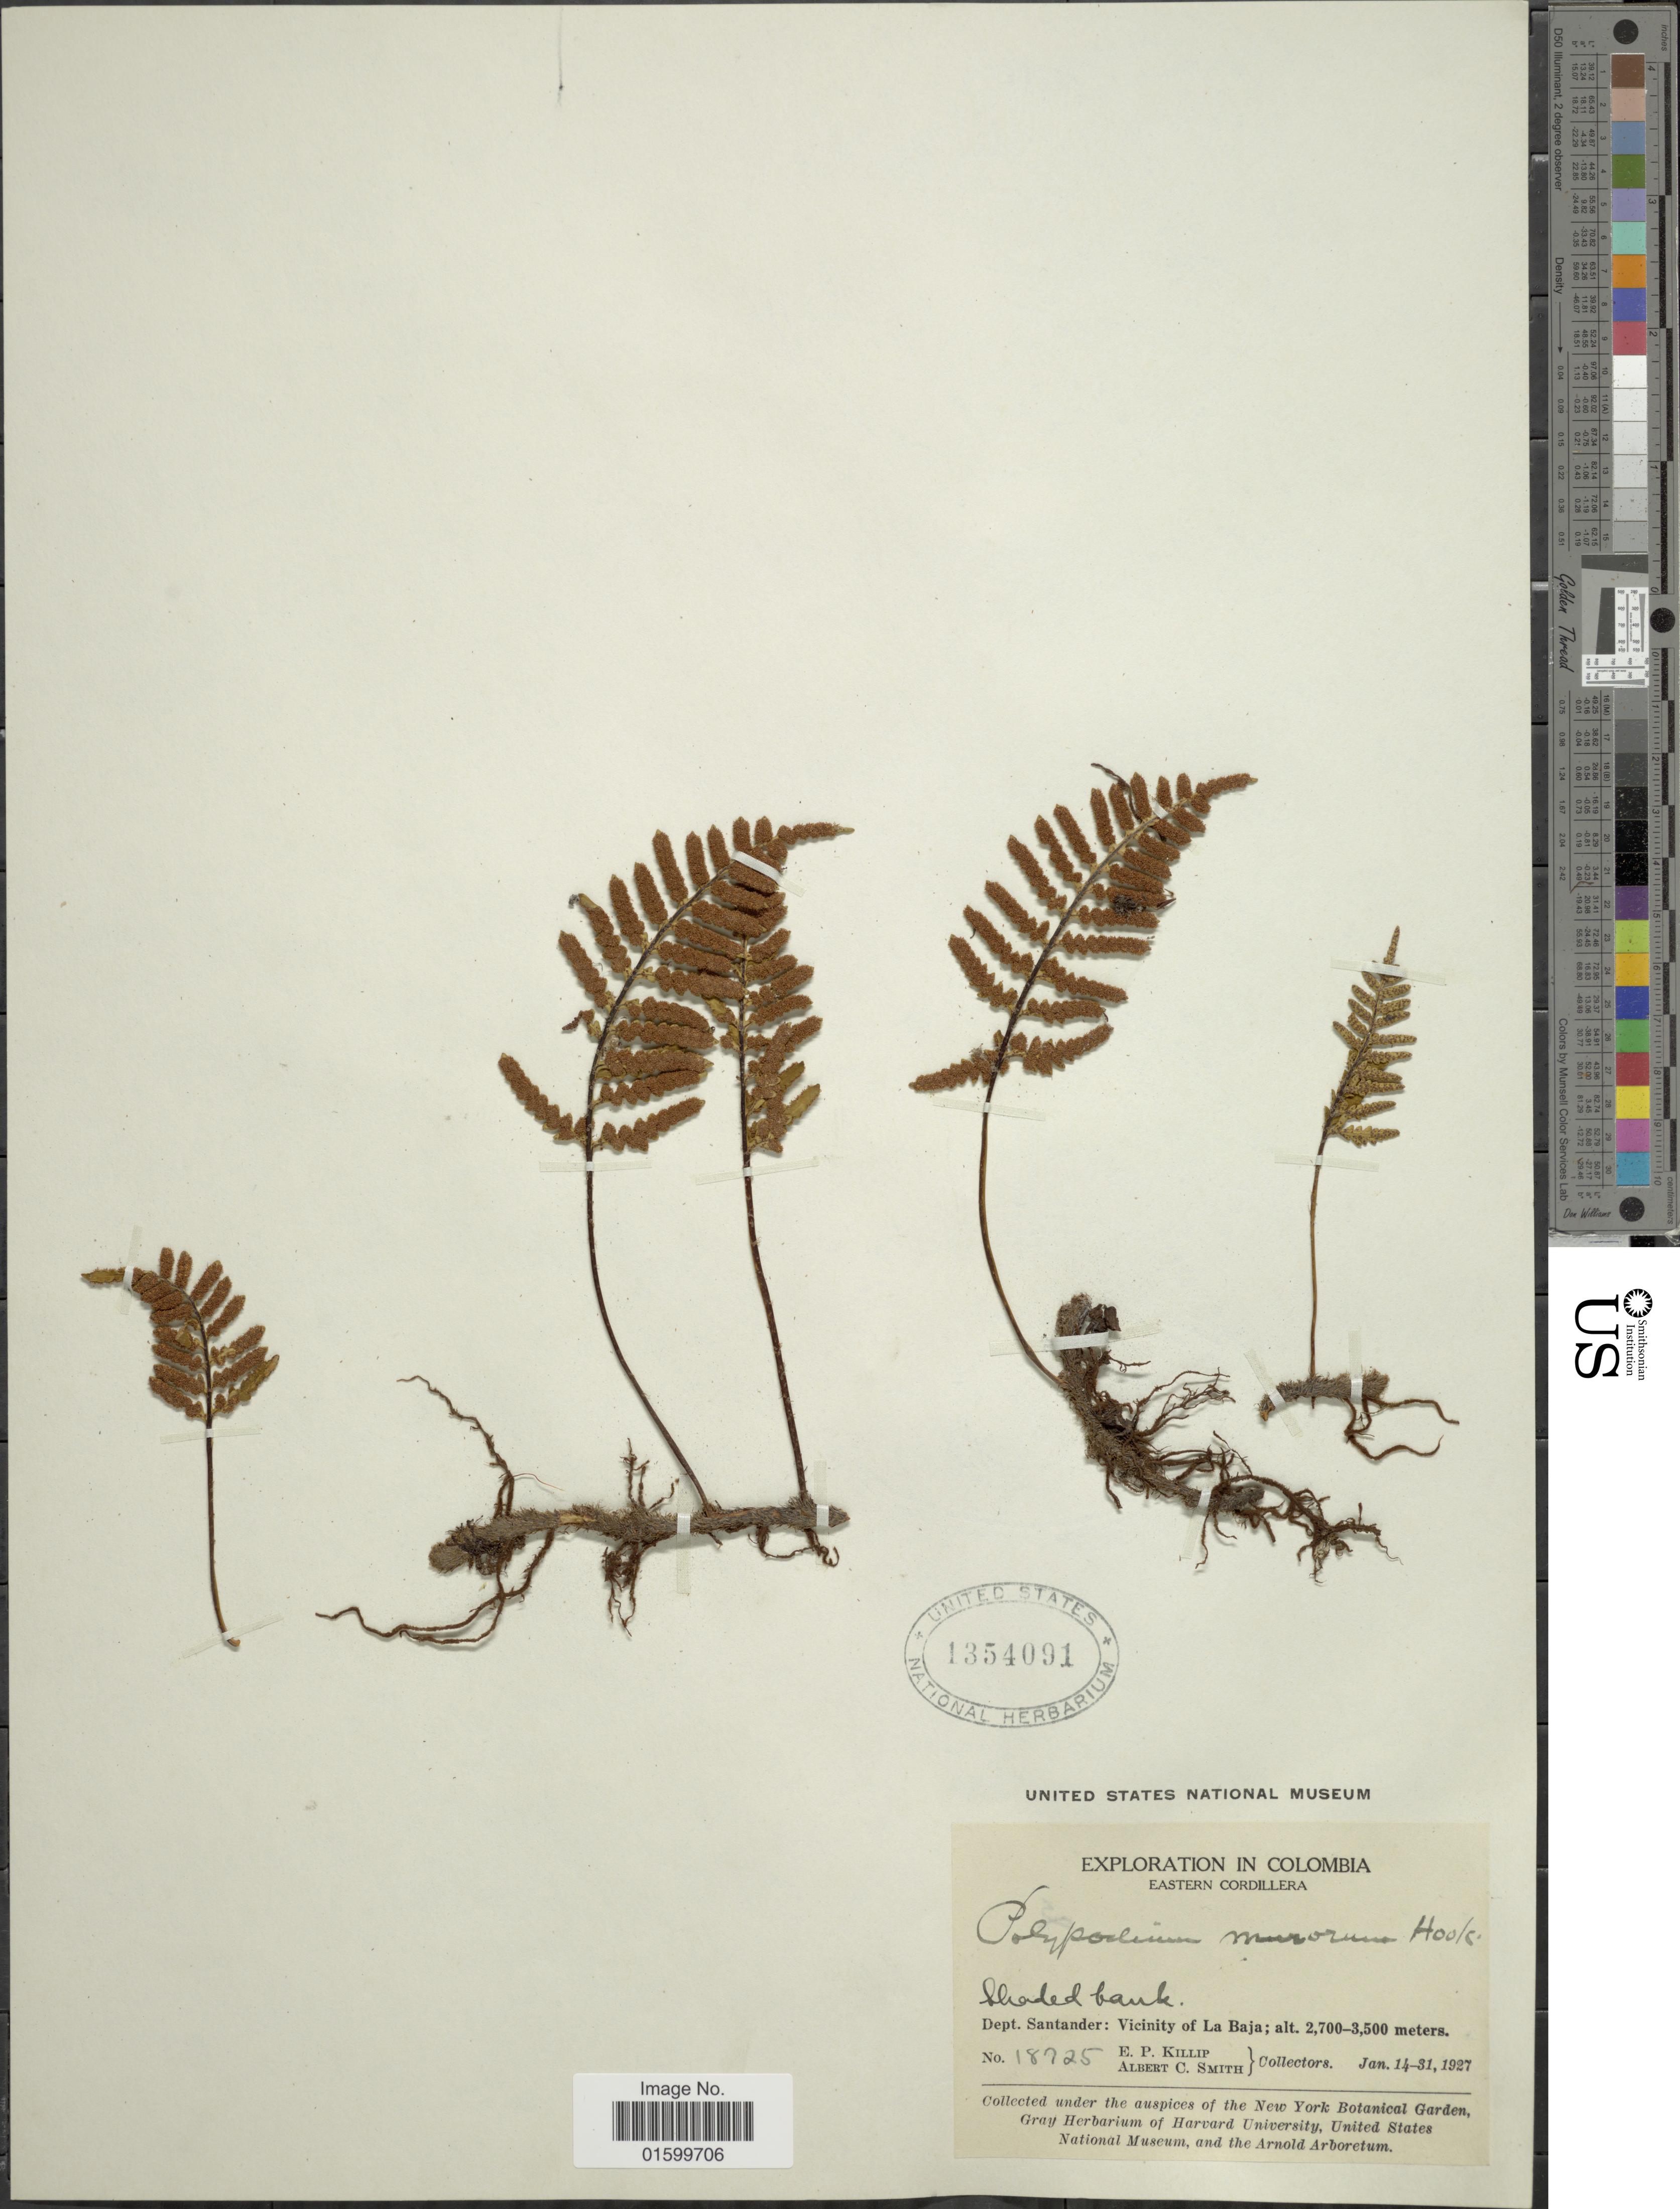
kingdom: Plantae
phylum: Tracheophyta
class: Polypodiopsida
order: Polypodiales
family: Polypodiaceae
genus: Pleopeltis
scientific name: Pleopeltis murorum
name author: (Hook.) A.R. Sm. & Tejero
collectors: E. P. Killip & A. C. Smith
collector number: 18725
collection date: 1927-01-14/1927-01-31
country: Colombia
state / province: Santander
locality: Eastern Cordillera, Dept. Santander: Vicinity of La Baja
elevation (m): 2700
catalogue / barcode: US 1354091